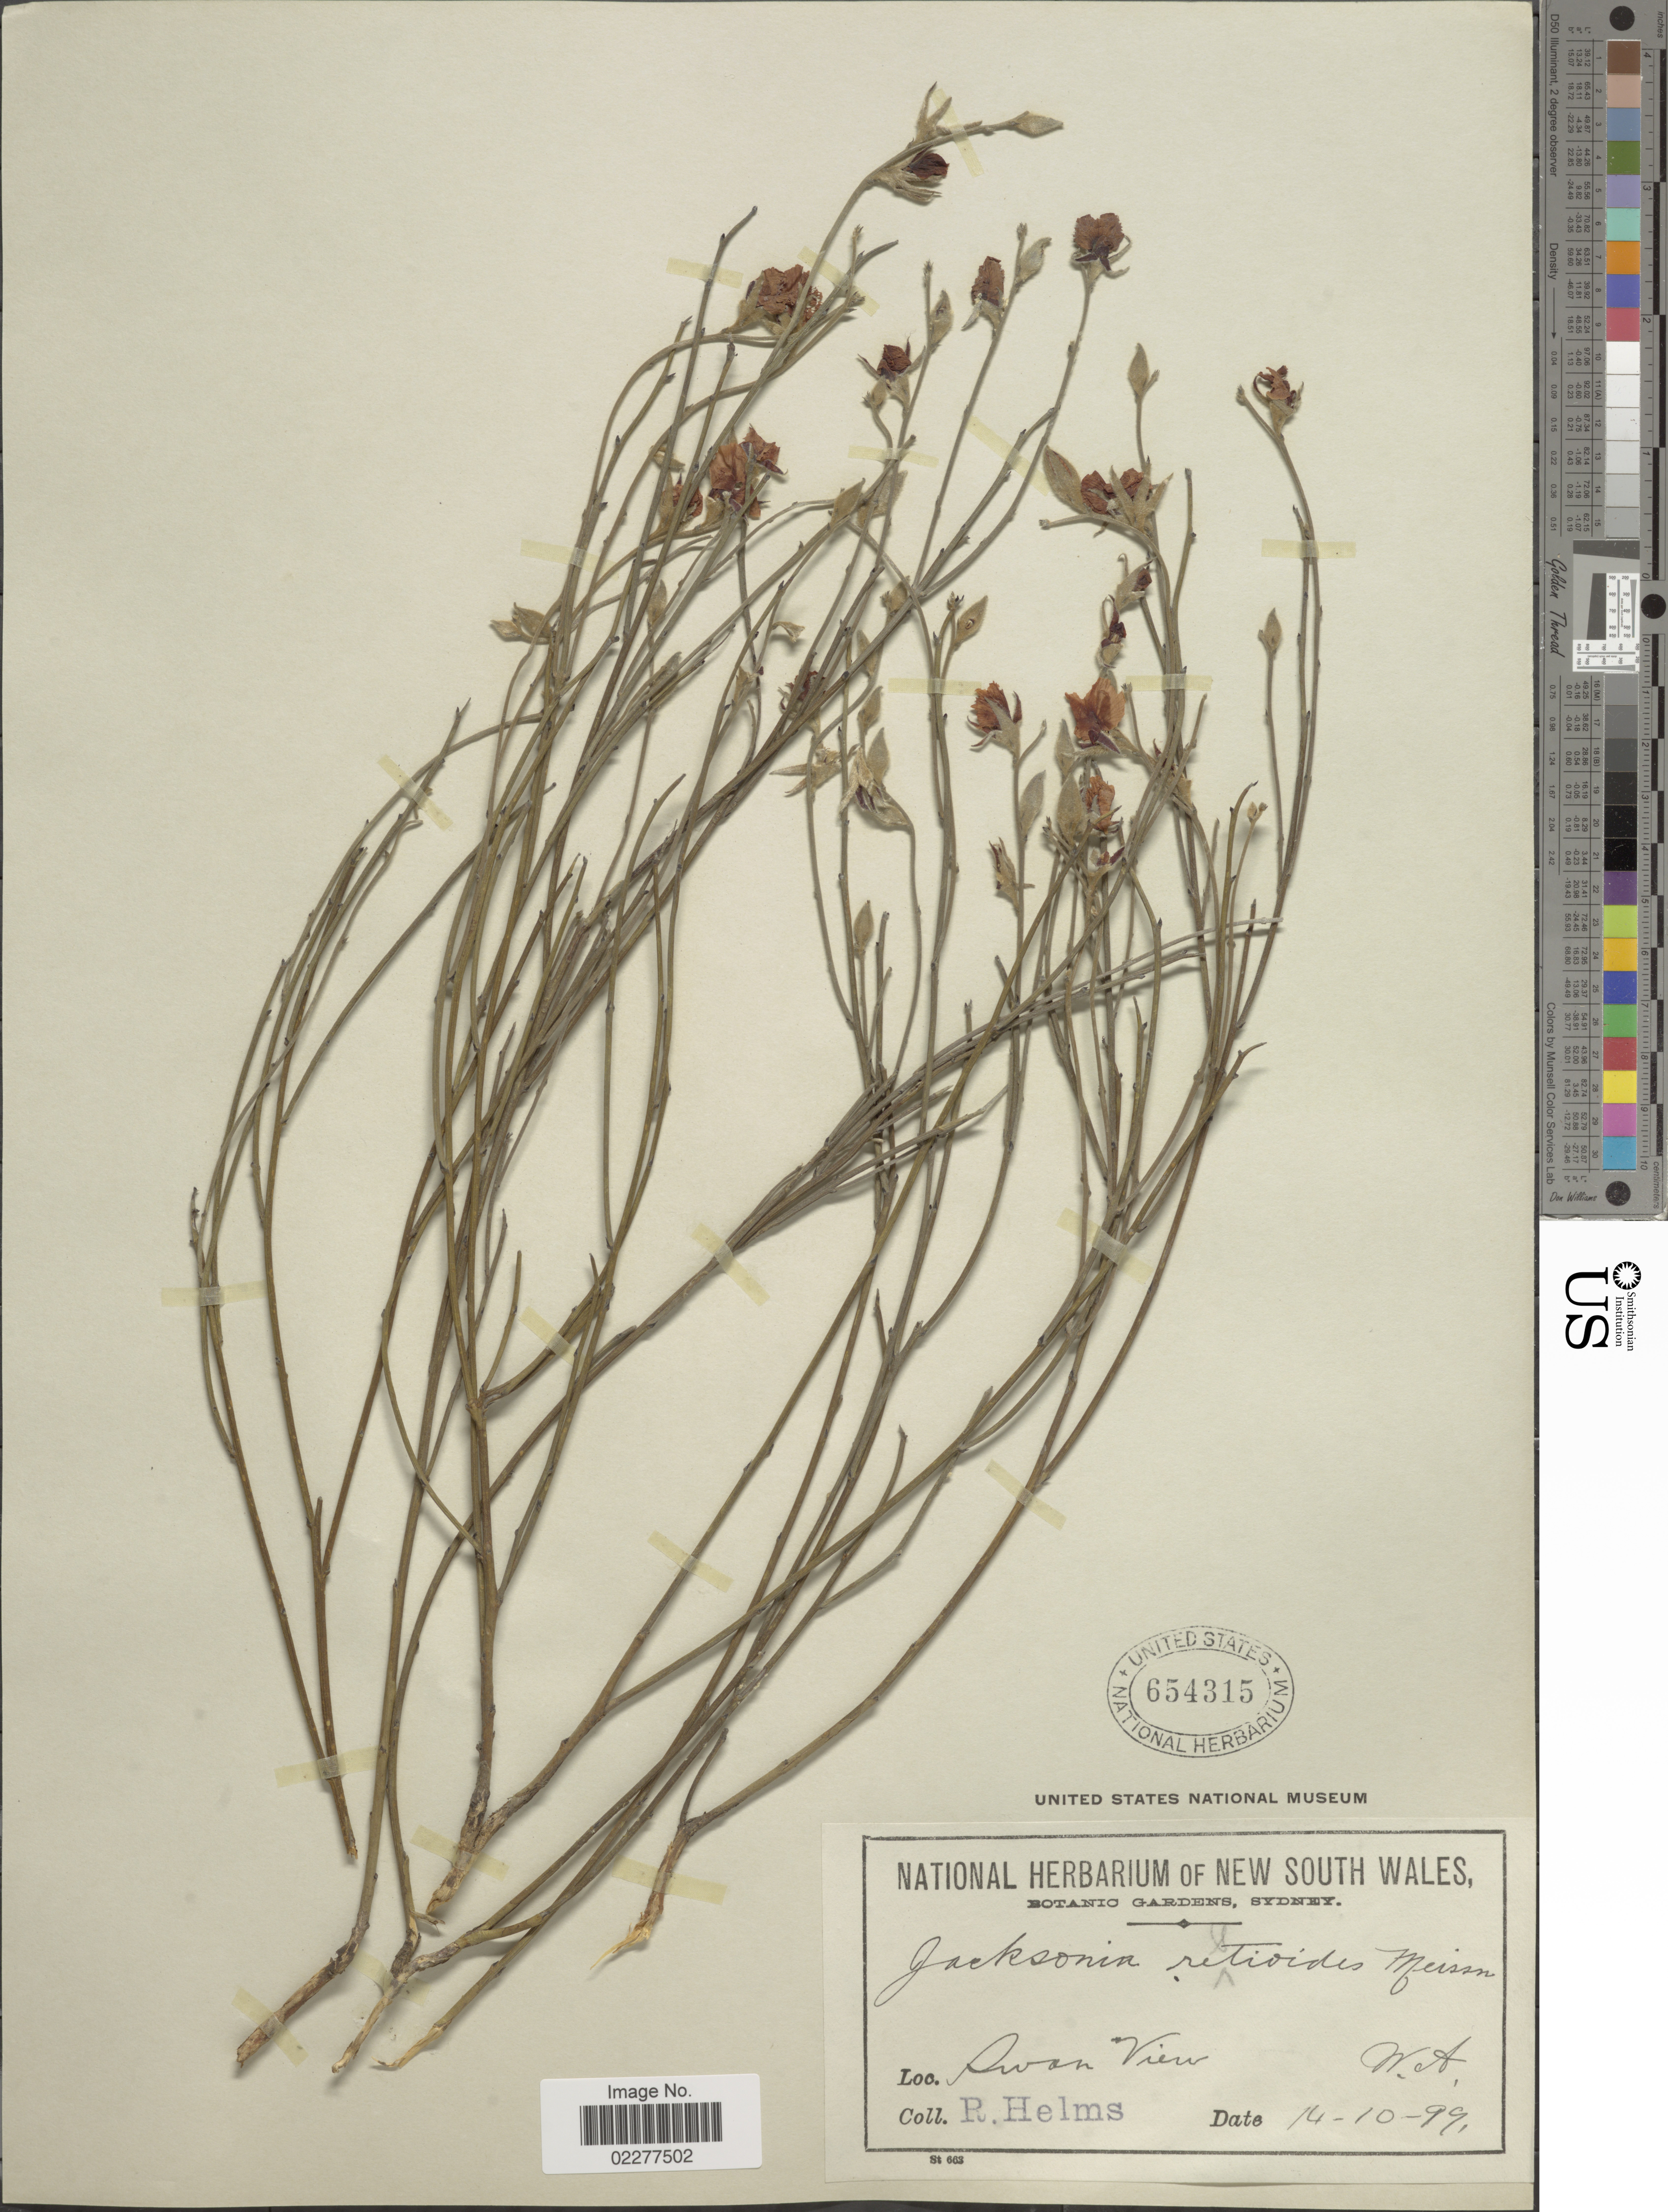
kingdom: Plantae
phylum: Tracheophyta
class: Magnoliopsida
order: Fabales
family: Fabaceae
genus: Jacksonia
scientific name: Jacksonia restioides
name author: Meisn.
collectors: R. Helms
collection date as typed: Transcribed d/m/y: 14/10/99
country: Australia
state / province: Western Australia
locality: Swan View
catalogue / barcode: US 654315